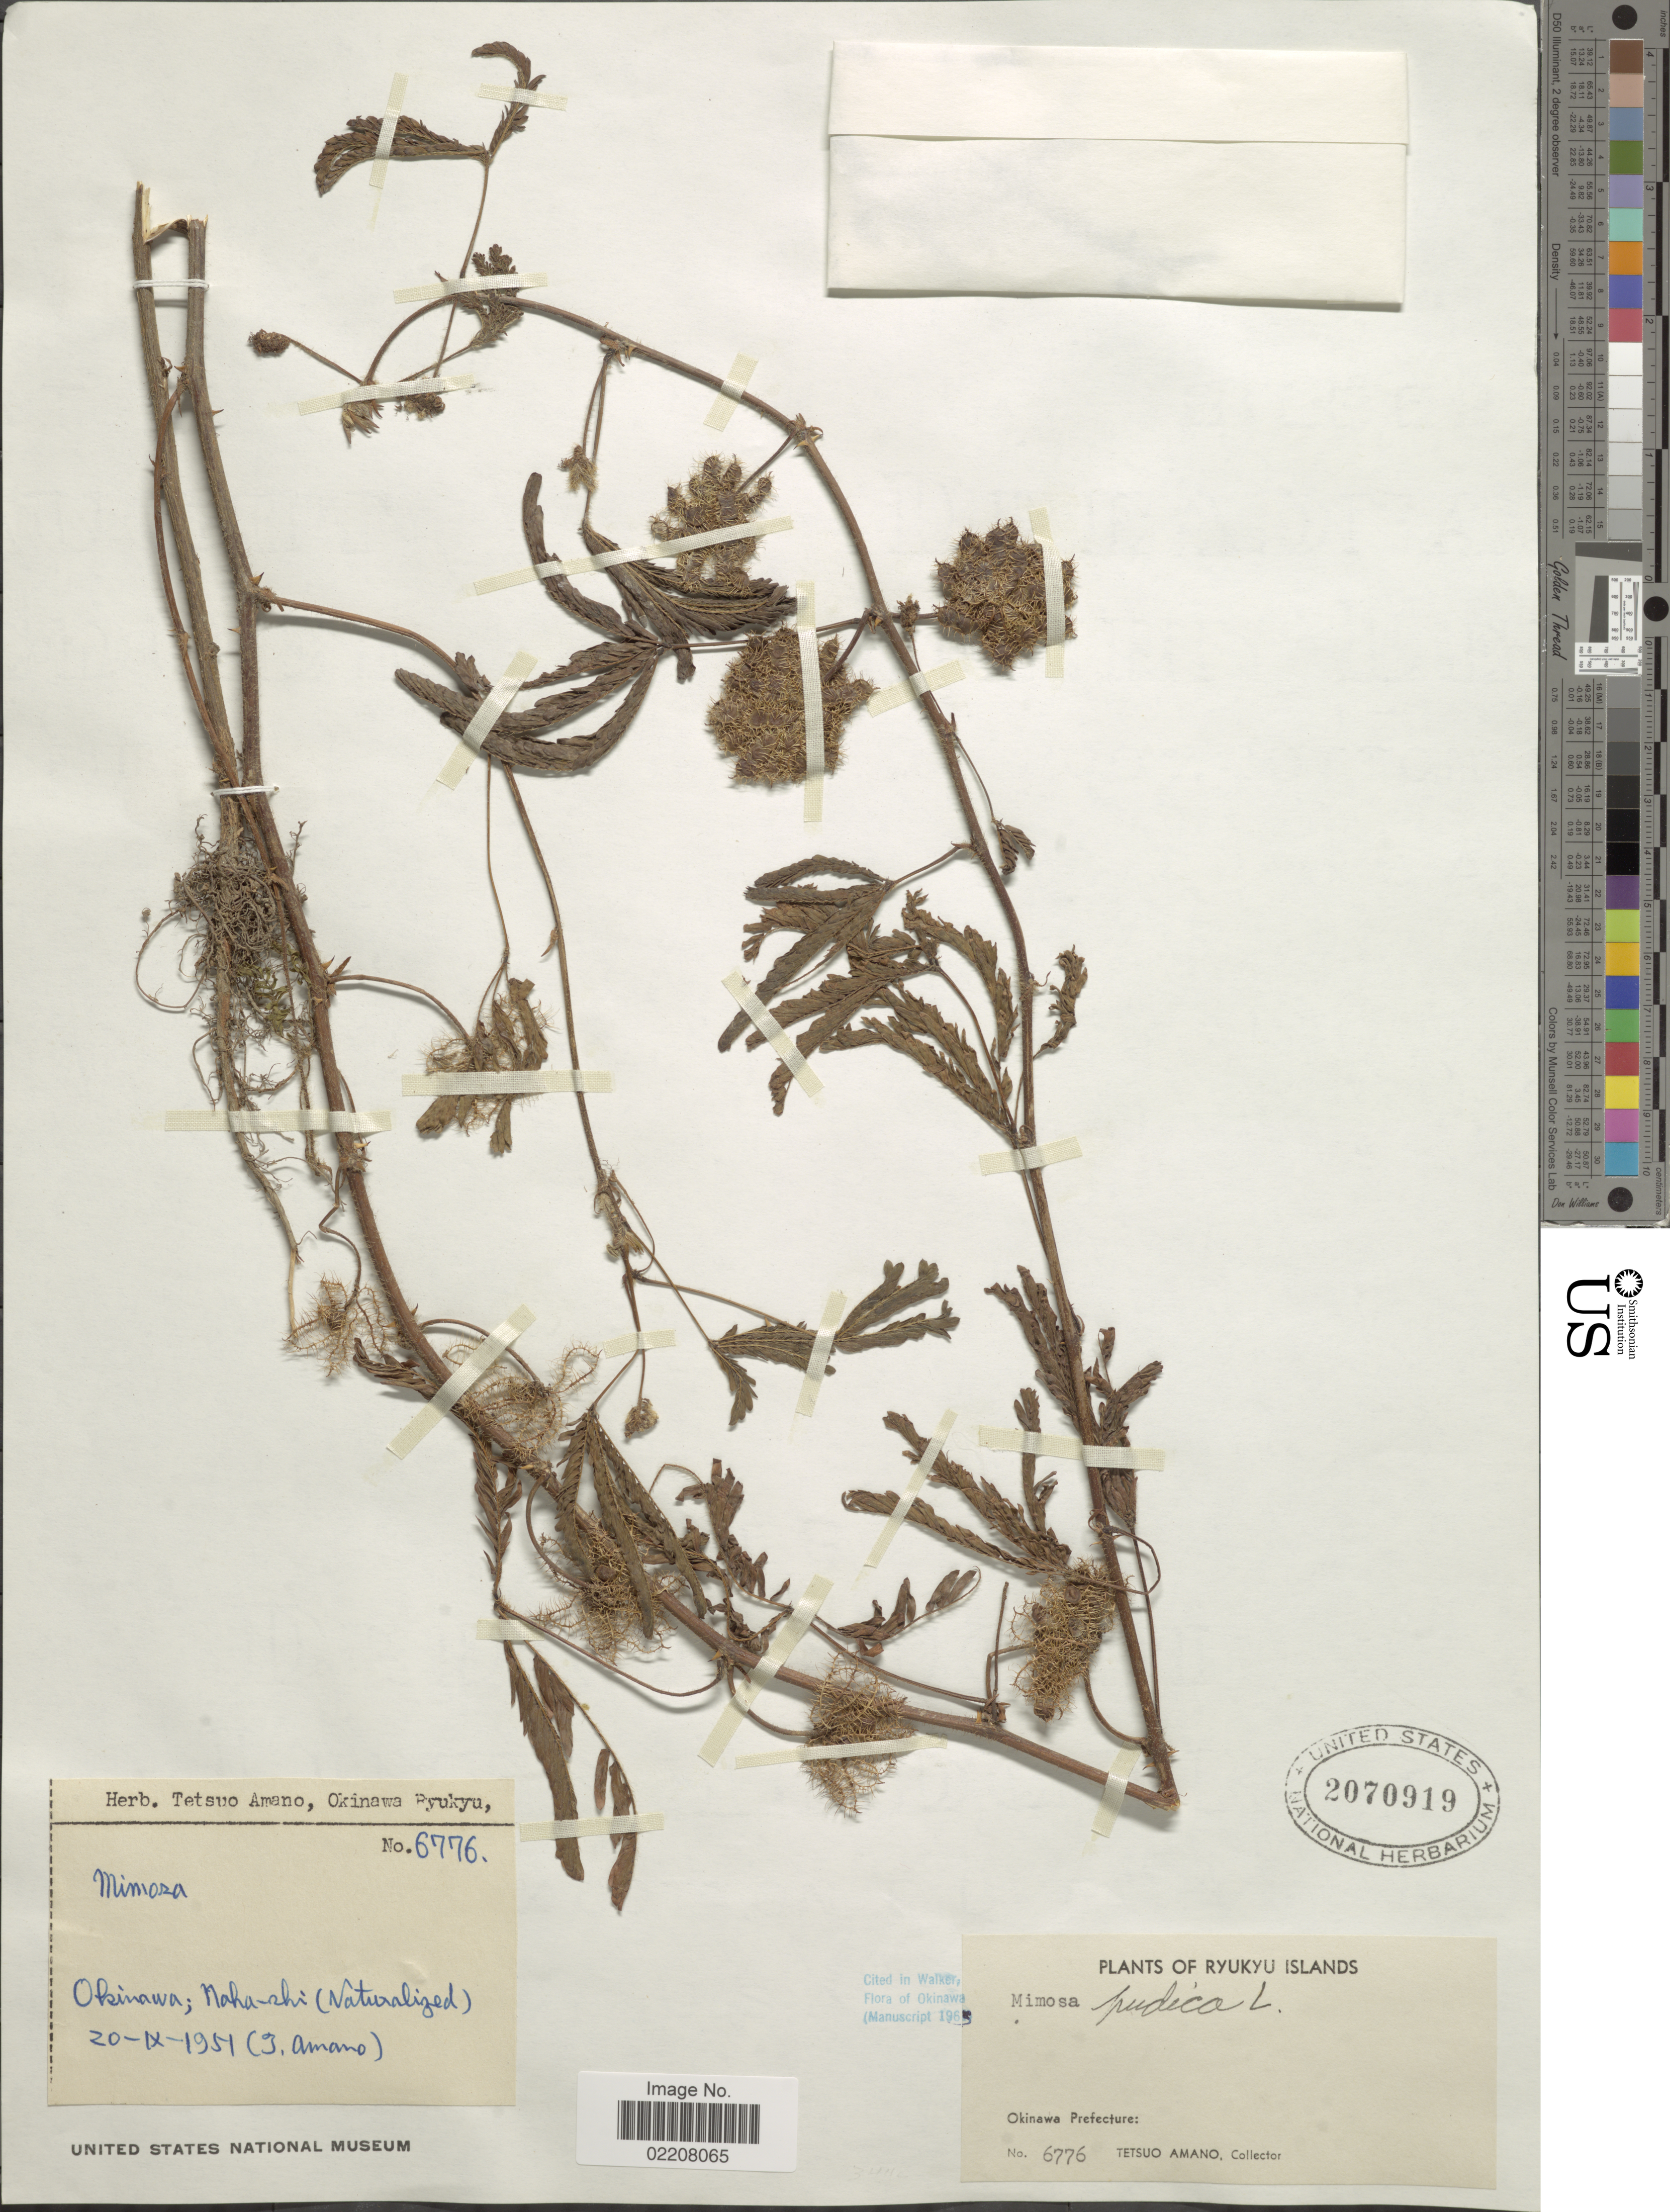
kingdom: Plantae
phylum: Tracheophyta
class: Magnoliopsida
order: Fabales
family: Fabaceae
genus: Mimosa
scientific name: Mimosa pudica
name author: L.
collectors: T. Amano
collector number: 6776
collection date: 1951-09-20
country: Japan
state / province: Okinawa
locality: Ryukyu Islands, Okinawa Prefecture; Naha-shi.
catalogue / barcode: US 2070919